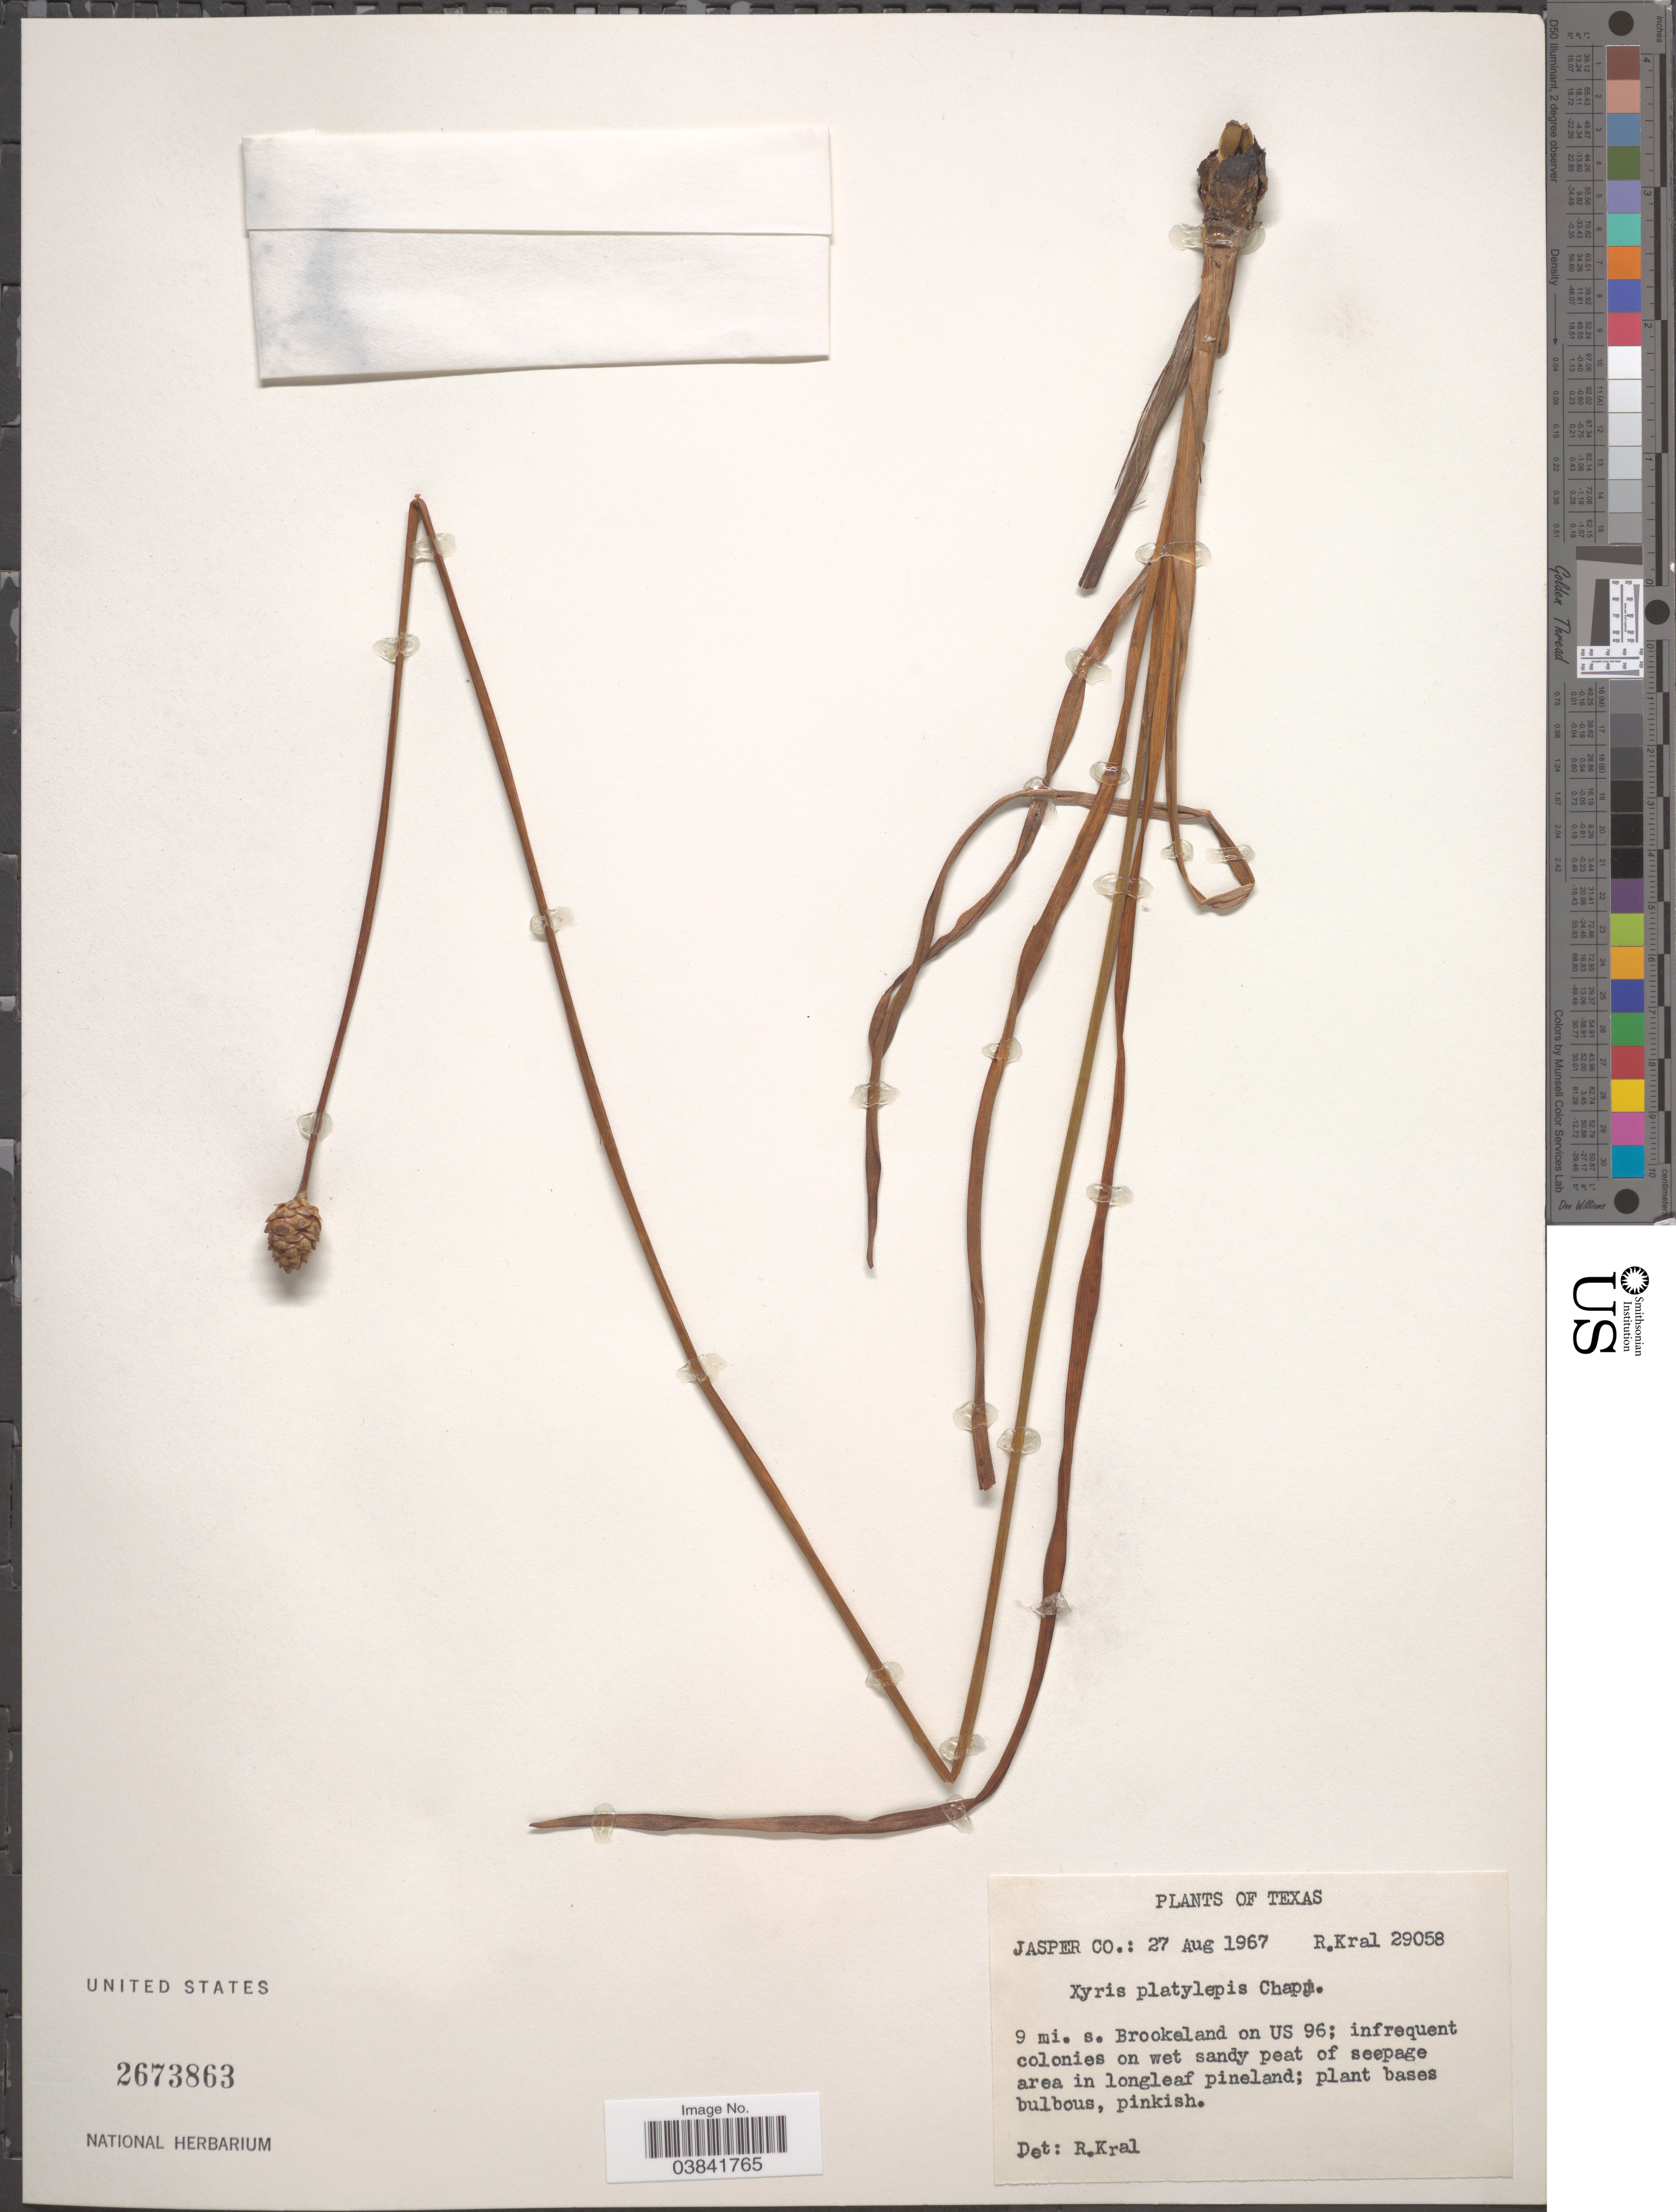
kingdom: Plantae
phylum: Tracheophyta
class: Liliopsida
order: Poales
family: Xyridaceae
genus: Xyris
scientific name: Xyris platylepis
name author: Chapm.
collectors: R. Kral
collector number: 29058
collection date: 1967-08-27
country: United States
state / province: Texas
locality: Jasper Co.: 9 mi. s. Brookeland on US96.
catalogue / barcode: US 2673863